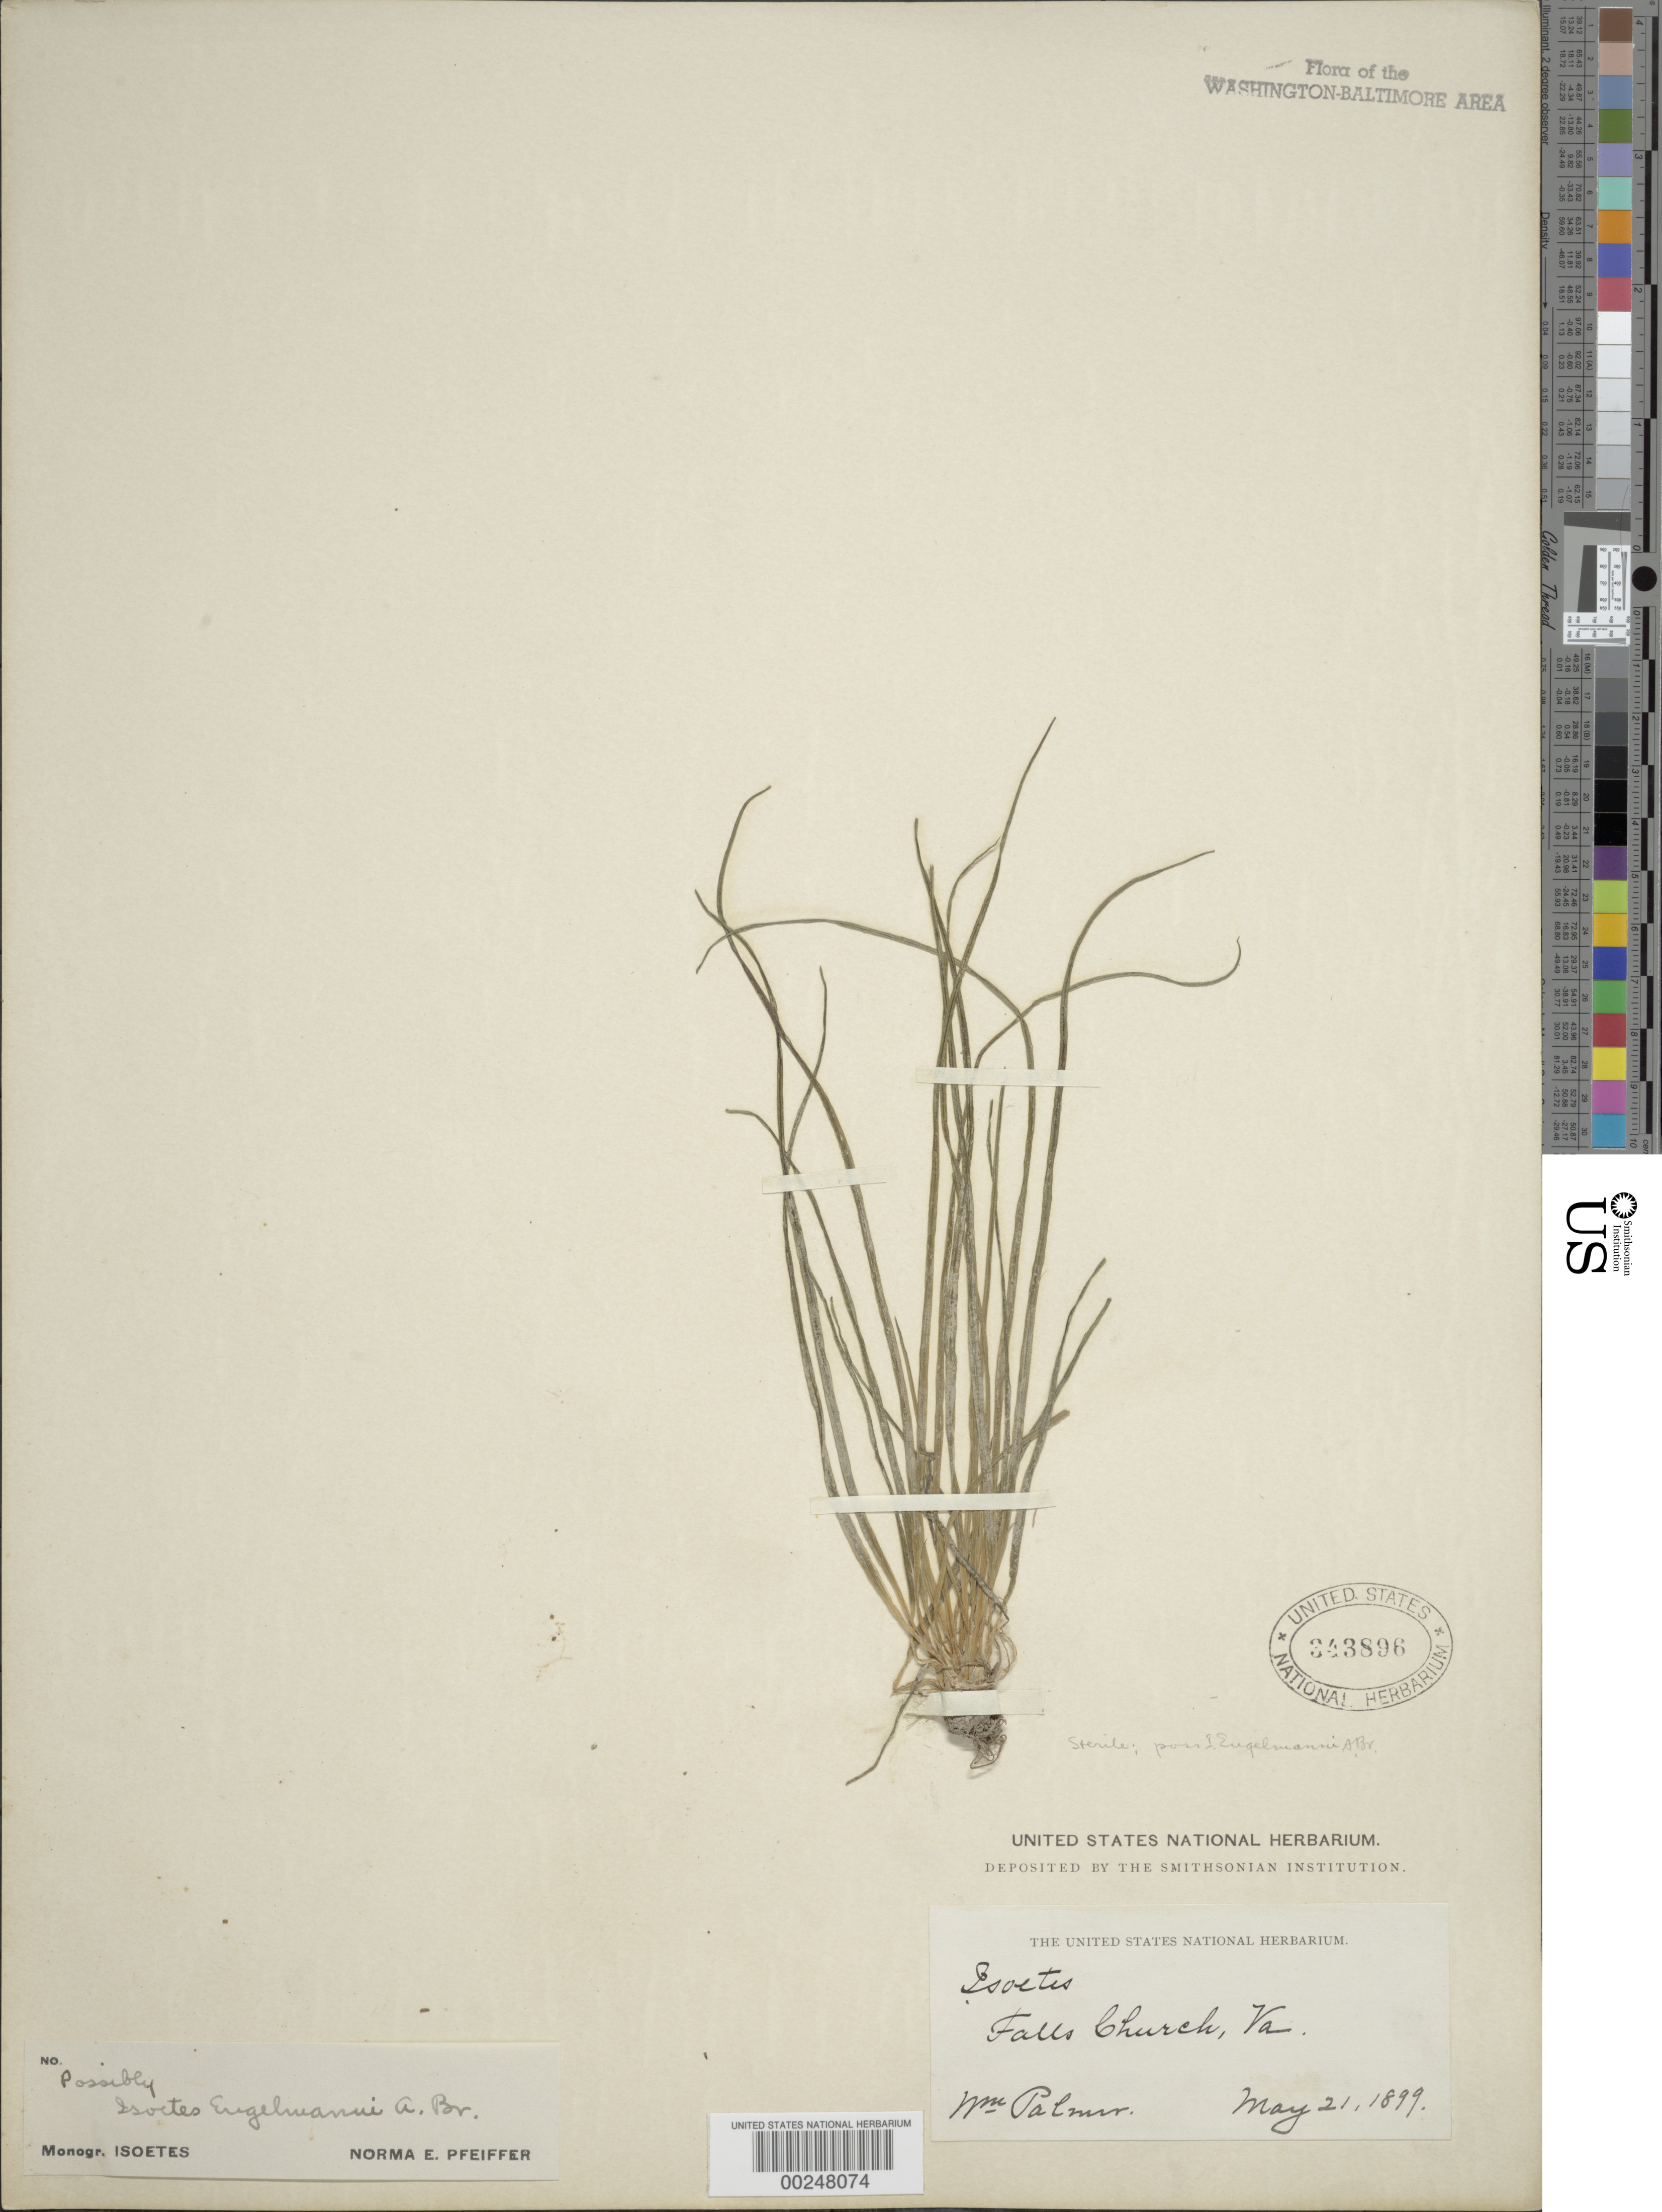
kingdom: Plantae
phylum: Tracheophyta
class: Lycopodiopsida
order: Isoetales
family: Isoetaceae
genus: Isoetes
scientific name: Isoetes engelmannii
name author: A. Braun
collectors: W. Palmer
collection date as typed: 21 May 1899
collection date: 1899-05-21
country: United States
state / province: Virginia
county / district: Fairfax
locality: Falls Church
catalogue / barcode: US 343896